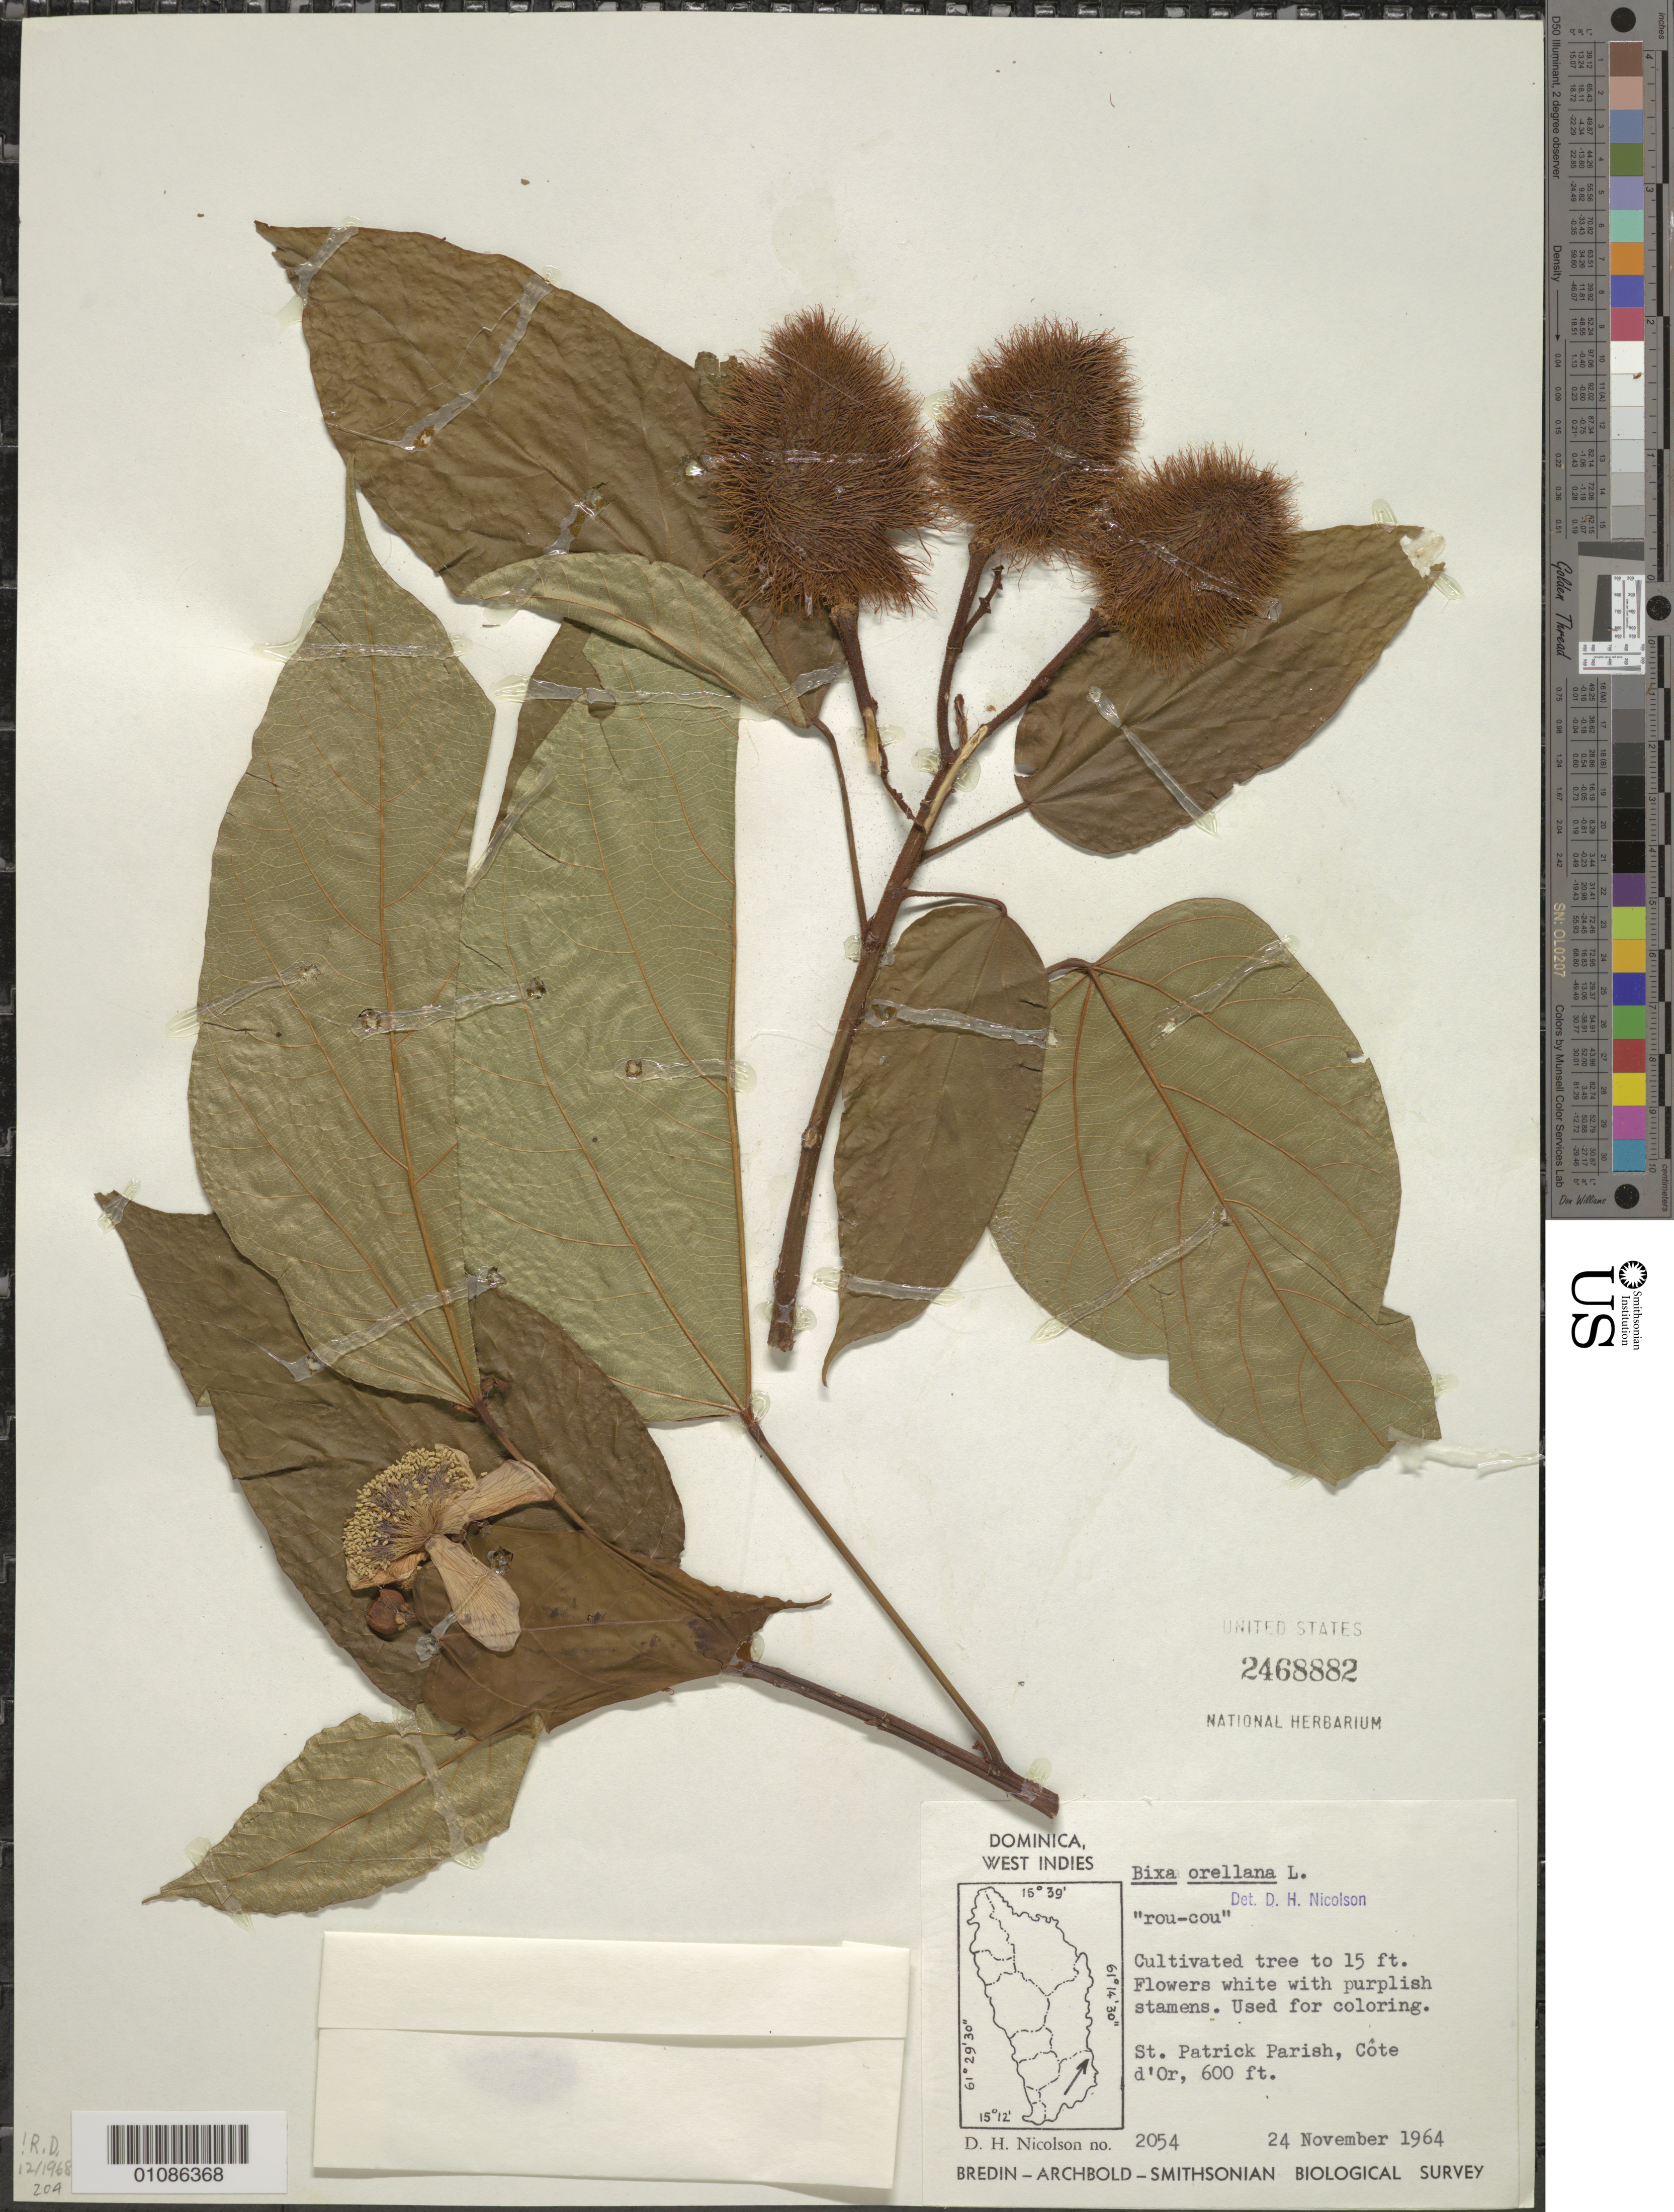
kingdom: Plantae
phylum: Tracheophyta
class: Magnoliopsida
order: Malvales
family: Bixaceae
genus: Bixa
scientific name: Bixa orellana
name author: L.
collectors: D. H. Nicolson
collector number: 2054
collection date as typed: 24 Nov 1964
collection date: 1964-11-24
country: Dominica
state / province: St. Patrick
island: Dominica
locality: St. Patrick Parish, Cote d'Or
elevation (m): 183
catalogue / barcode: US 2468882